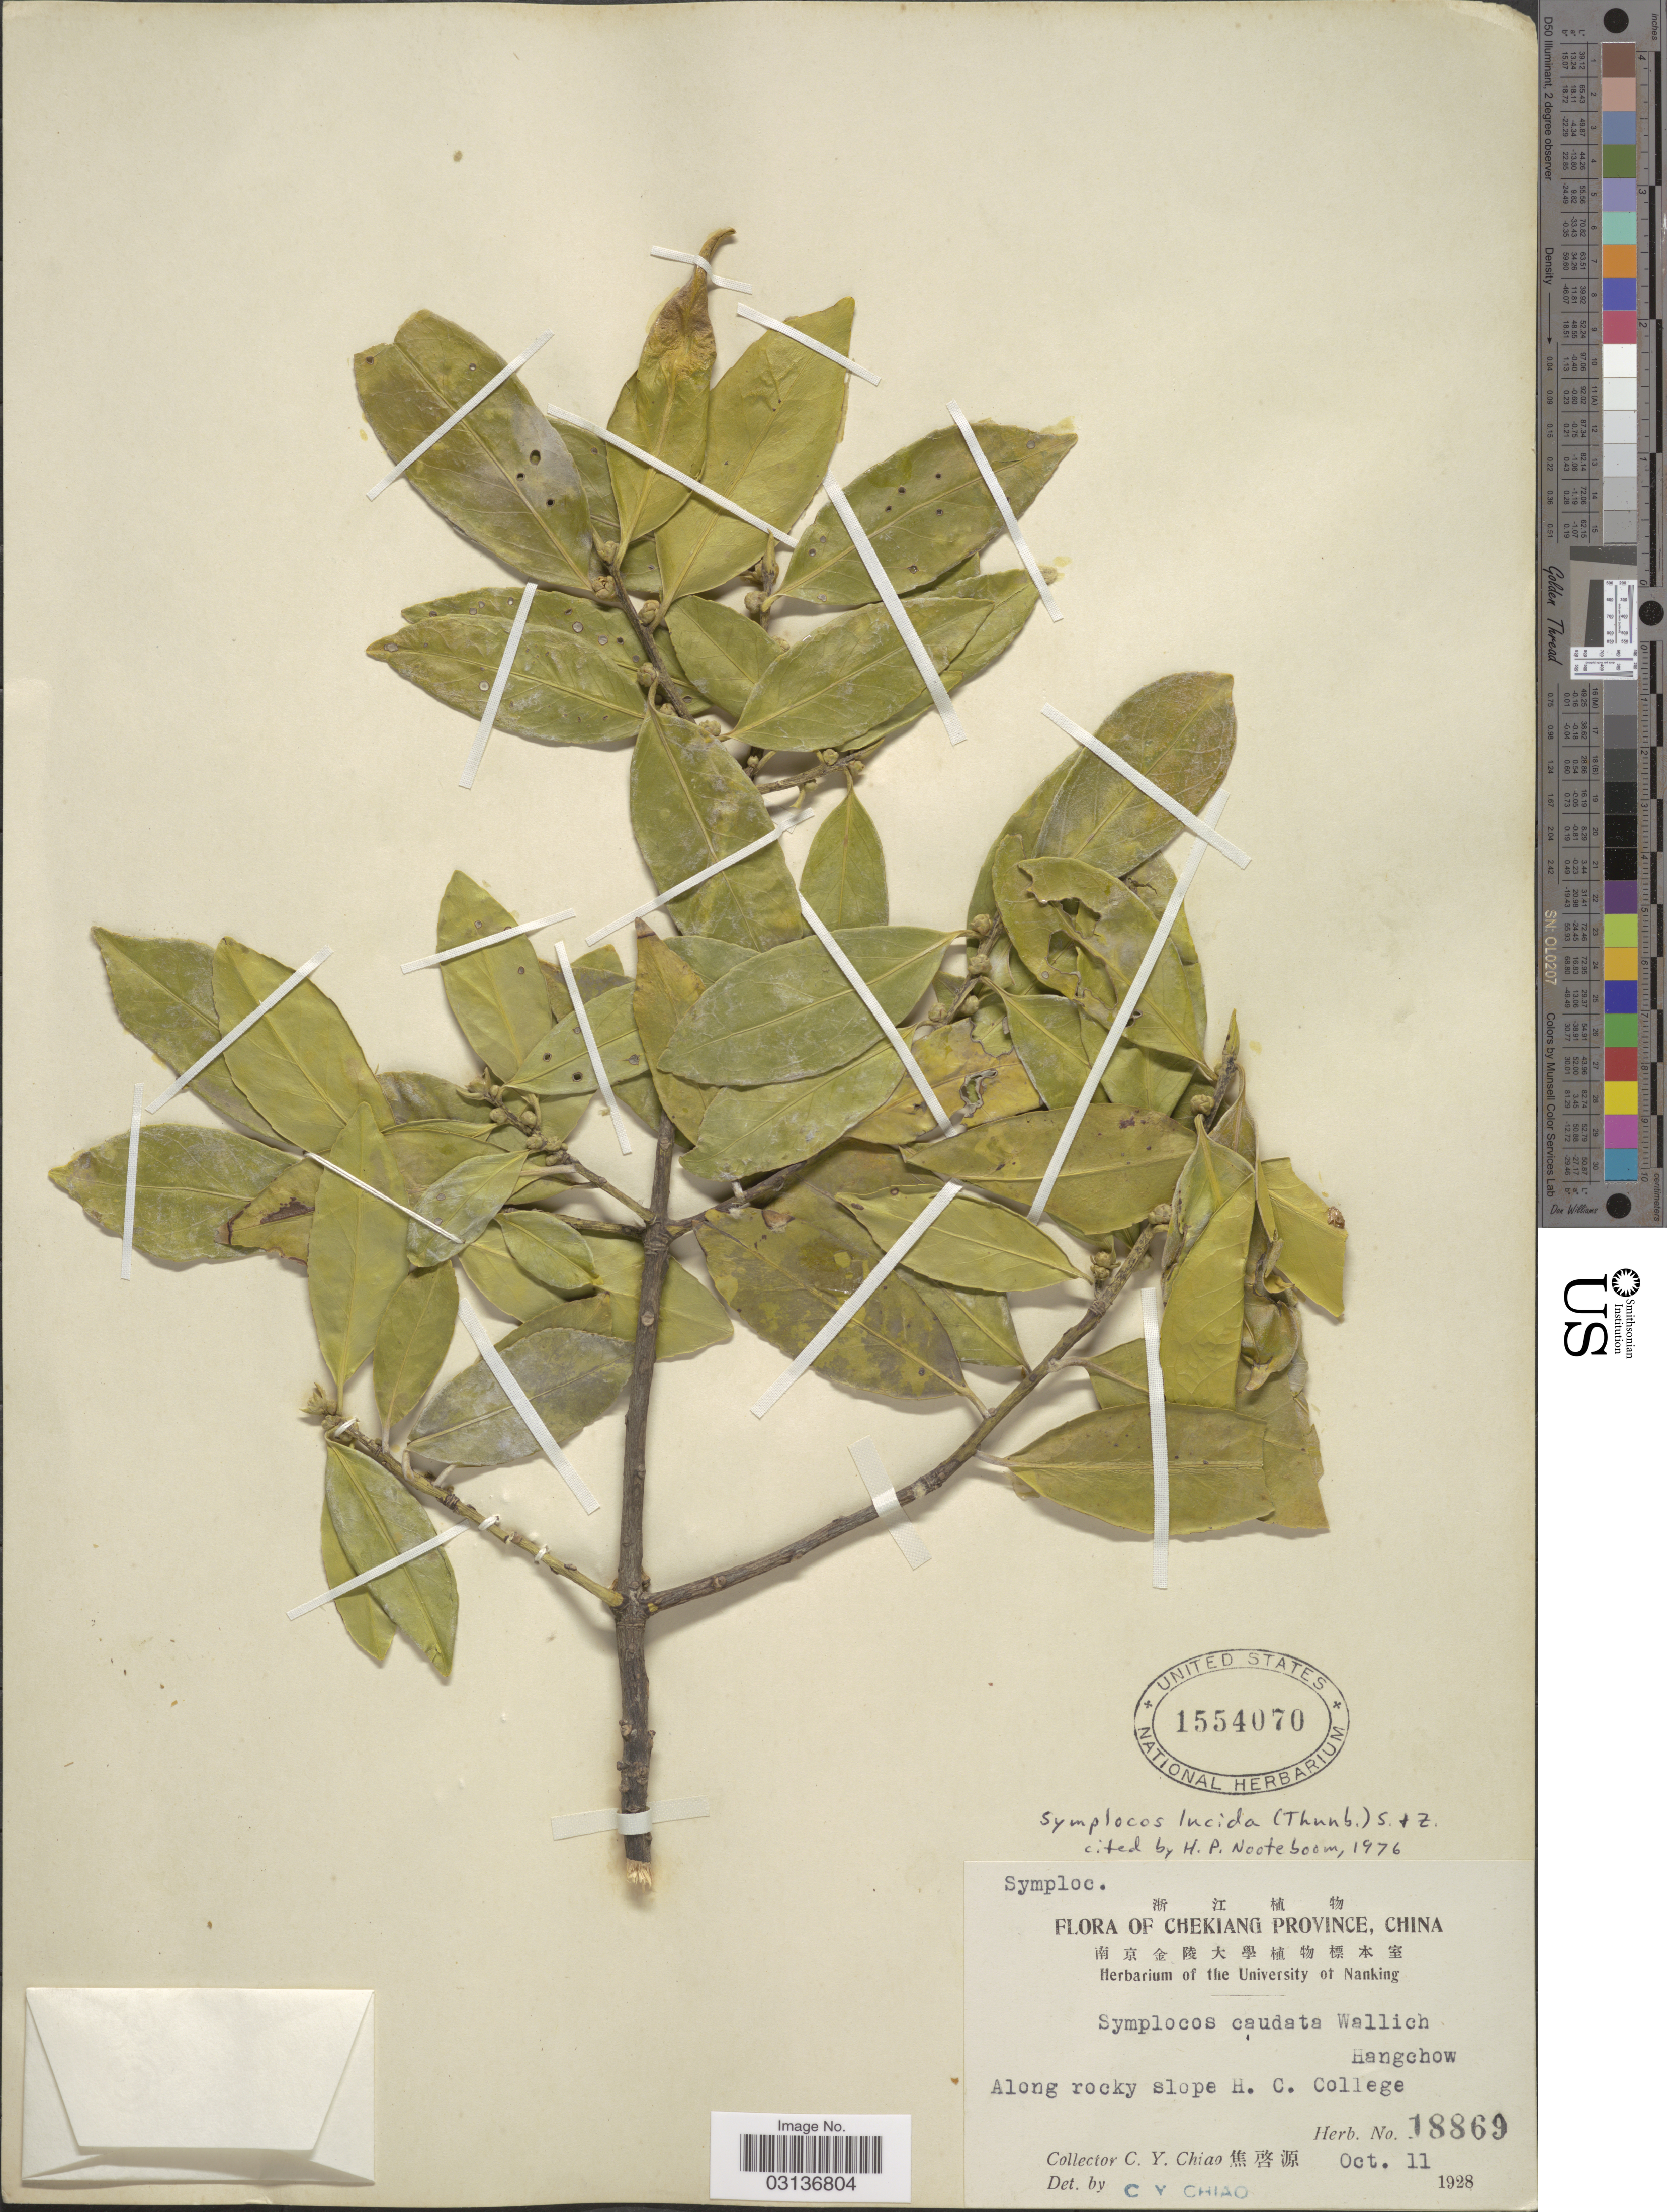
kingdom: Plantae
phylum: Tracheophyta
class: Magnoliopsida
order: Ericales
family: Symplocaceae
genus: Symplocos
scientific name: Symplocos lucida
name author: (Thurb.) Siebold & Zucc.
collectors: C. Y. Chiao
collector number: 18869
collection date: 1928-10-11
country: China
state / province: Zhejiang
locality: Chekiang Province. Hangchow. Along rocky slope H.C. College.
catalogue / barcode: US 1554070